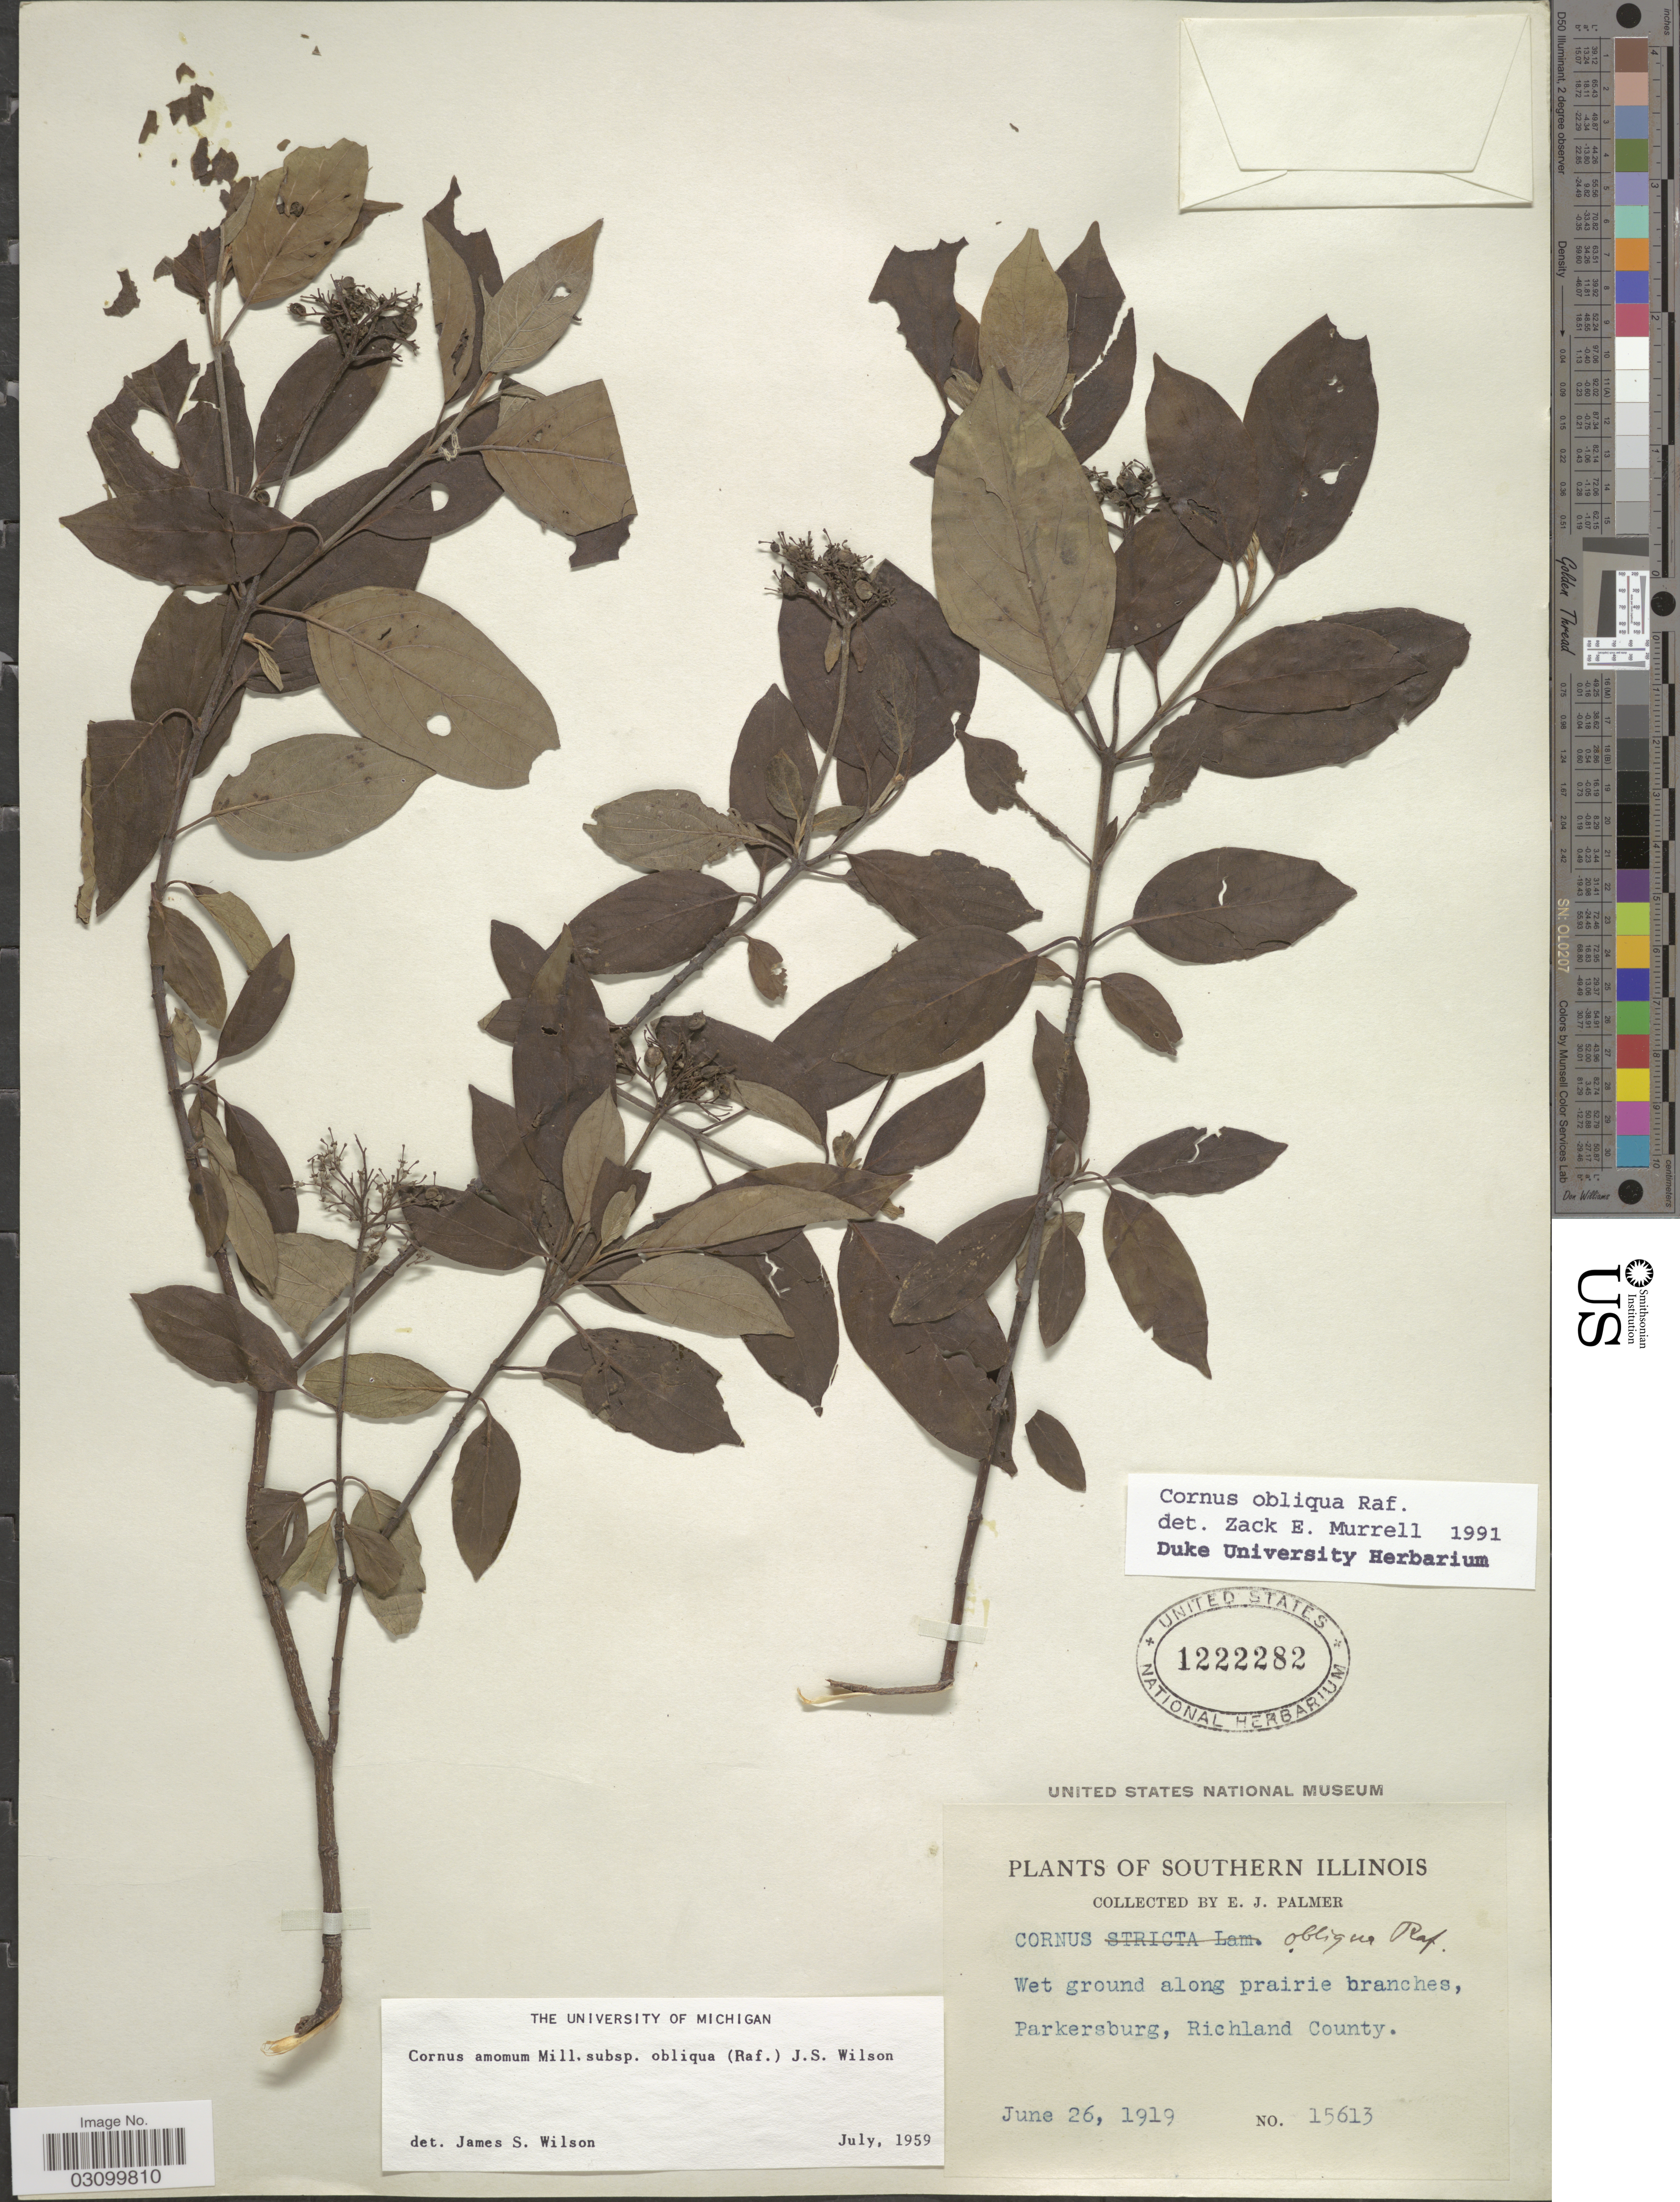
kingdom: Plantae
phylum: Tracheophyta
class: Magnoliopsida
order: Cornales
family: Cornaceae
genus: Cornus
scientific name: Cornus obliqua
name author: Raf.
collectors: E. J. Palmer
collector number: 15613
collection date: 1919-06-26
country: United States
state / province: Illinois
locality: Southern Illinois. Wet ground along prairie branches, Parkersburg, Richland County.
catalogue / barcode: US 1222282